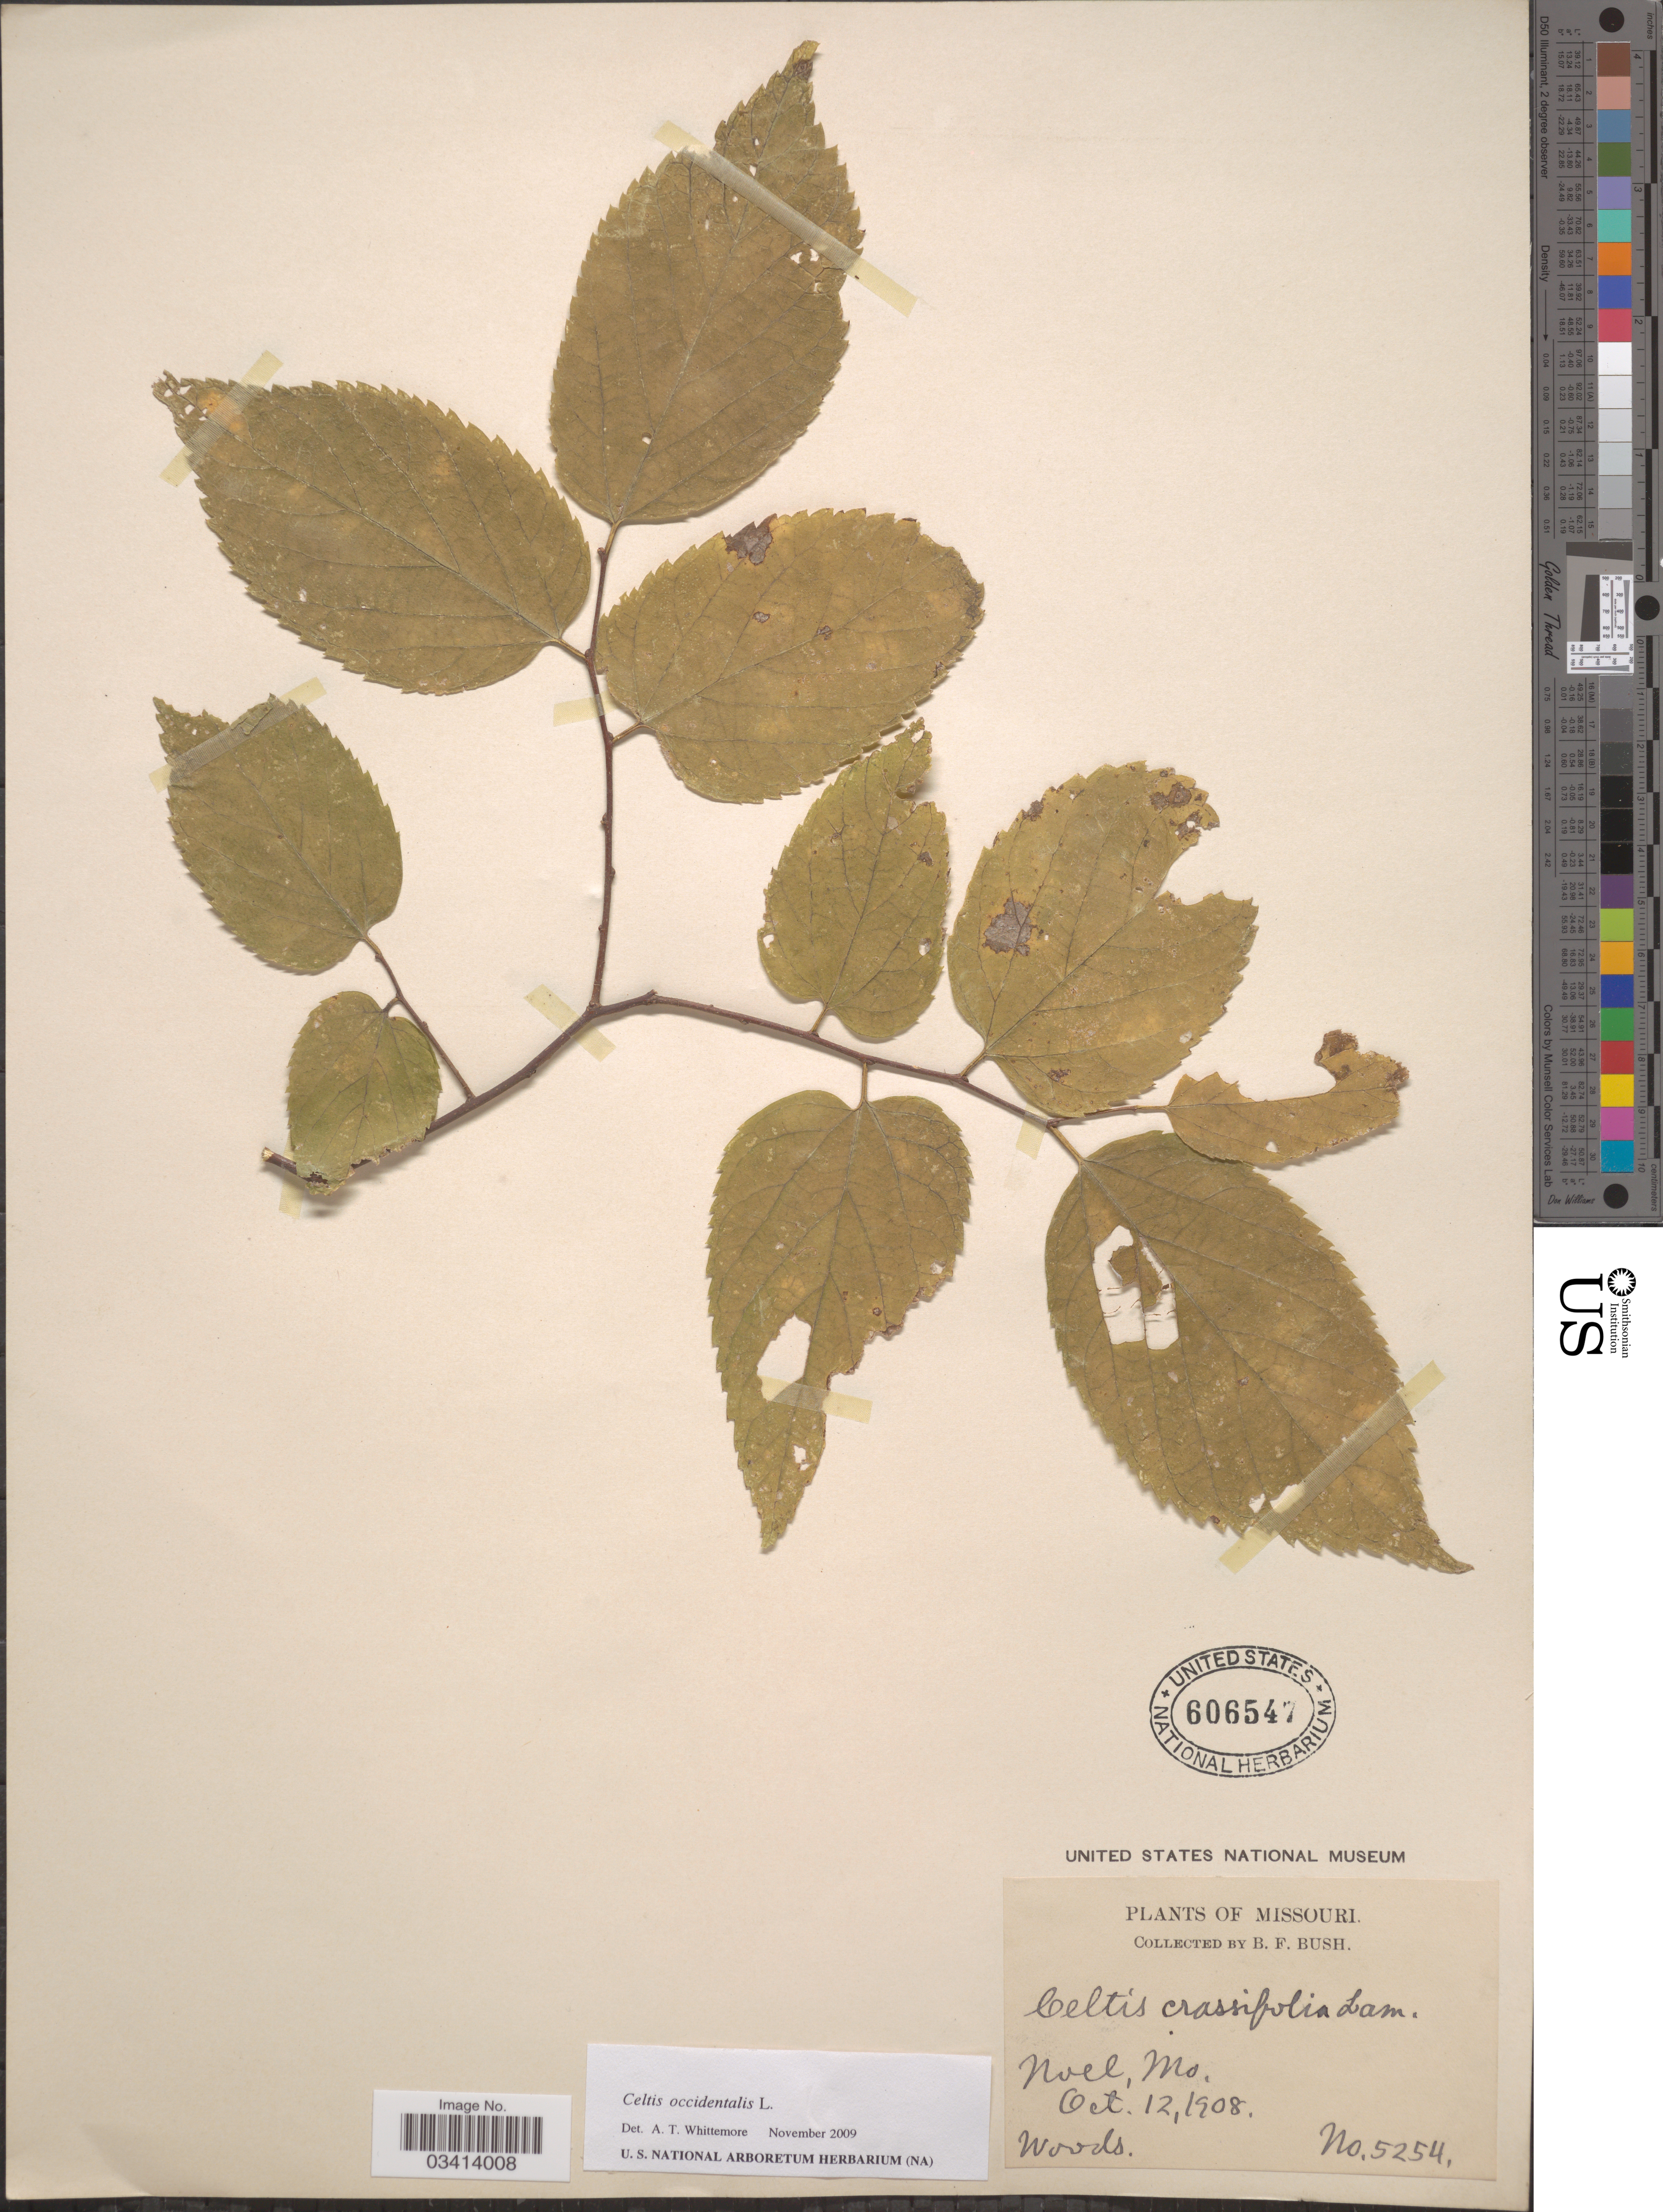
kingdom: Plantae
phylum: Tracheophyta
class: Magnoliopsida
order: Rosales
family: Cannabaceae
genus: Celtis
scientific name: Celtis occidentalis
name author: L.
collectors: B. F. Bush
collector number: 5254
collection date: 1908-10-12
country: United States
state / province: Missouri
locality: Noel.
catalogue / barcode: US 606547